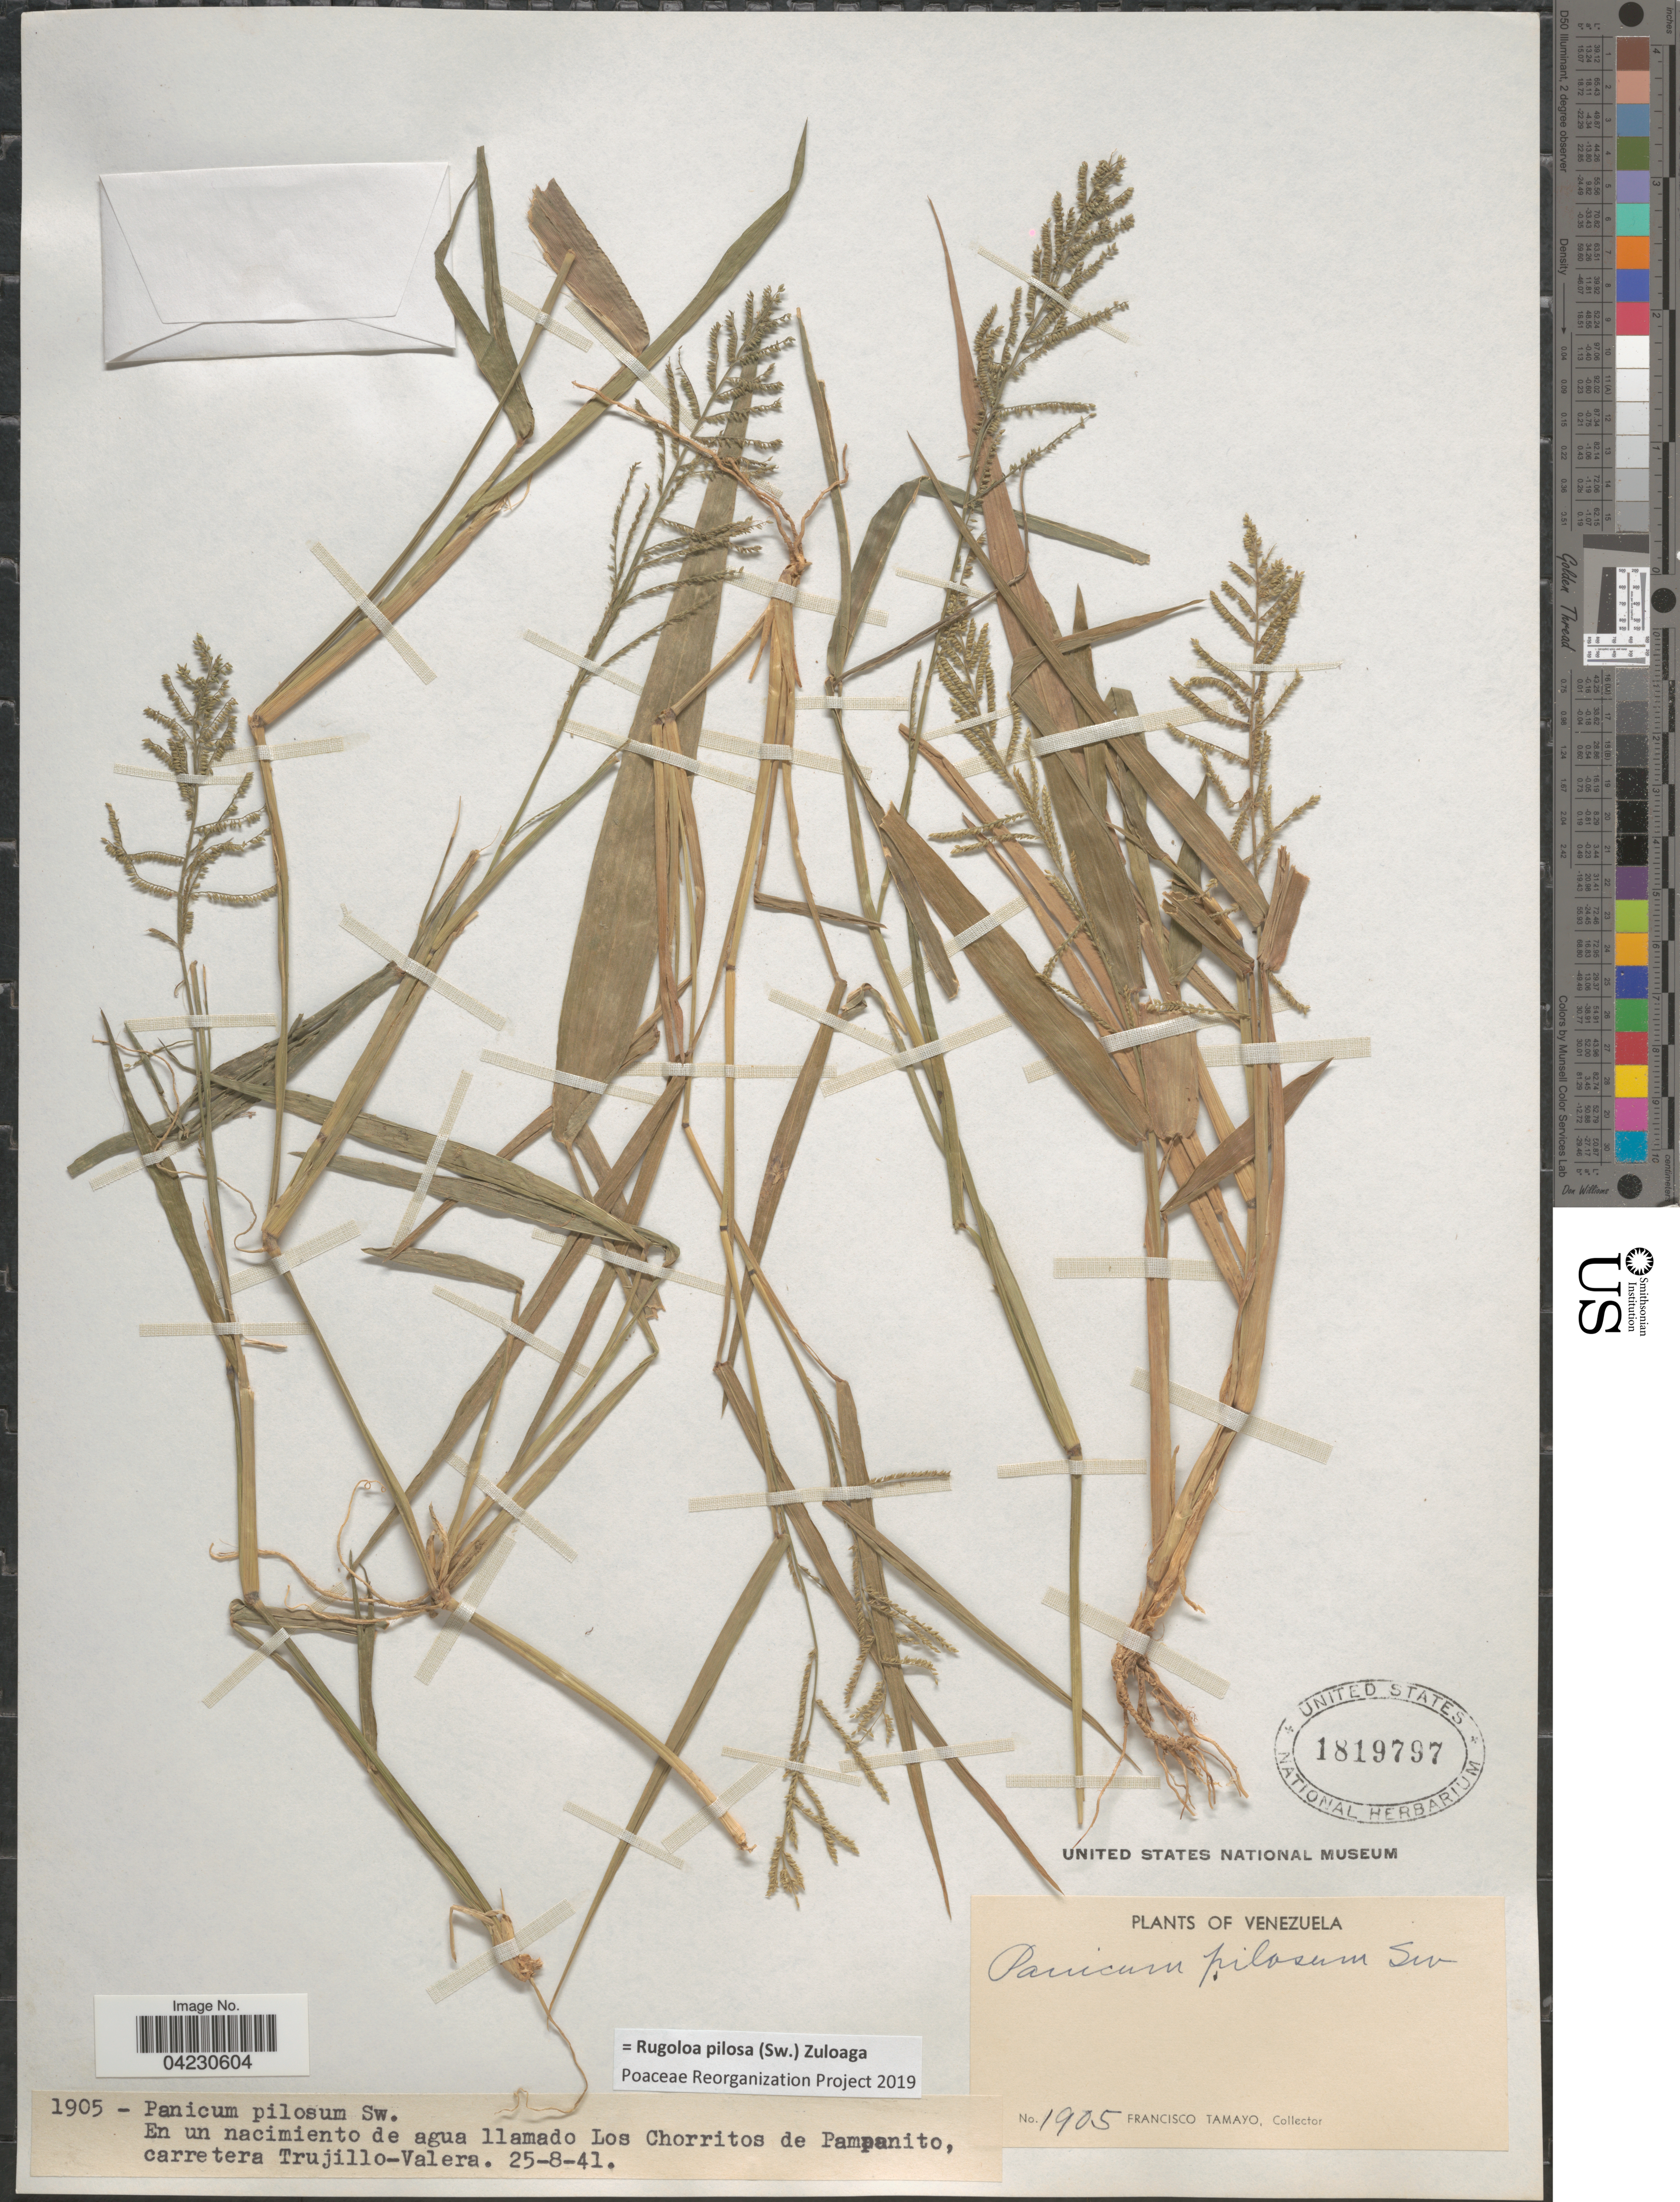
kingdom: Plantae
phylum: Tracheophyta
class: Liliopsida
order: Poales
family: Poaceae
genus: Rugoloa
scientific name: Rugoloa pilosa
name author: (Sw.) Zuloaga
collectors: F. Tamayo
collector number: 1905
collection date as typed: Transcribed d/m/y: 25/8/41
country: Venezuela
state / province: Trujillo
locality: En un nacimiento de agua llamado Los Chorritos de Pampanito, carretera Trujillo-Valera.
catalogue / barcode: US 1819797